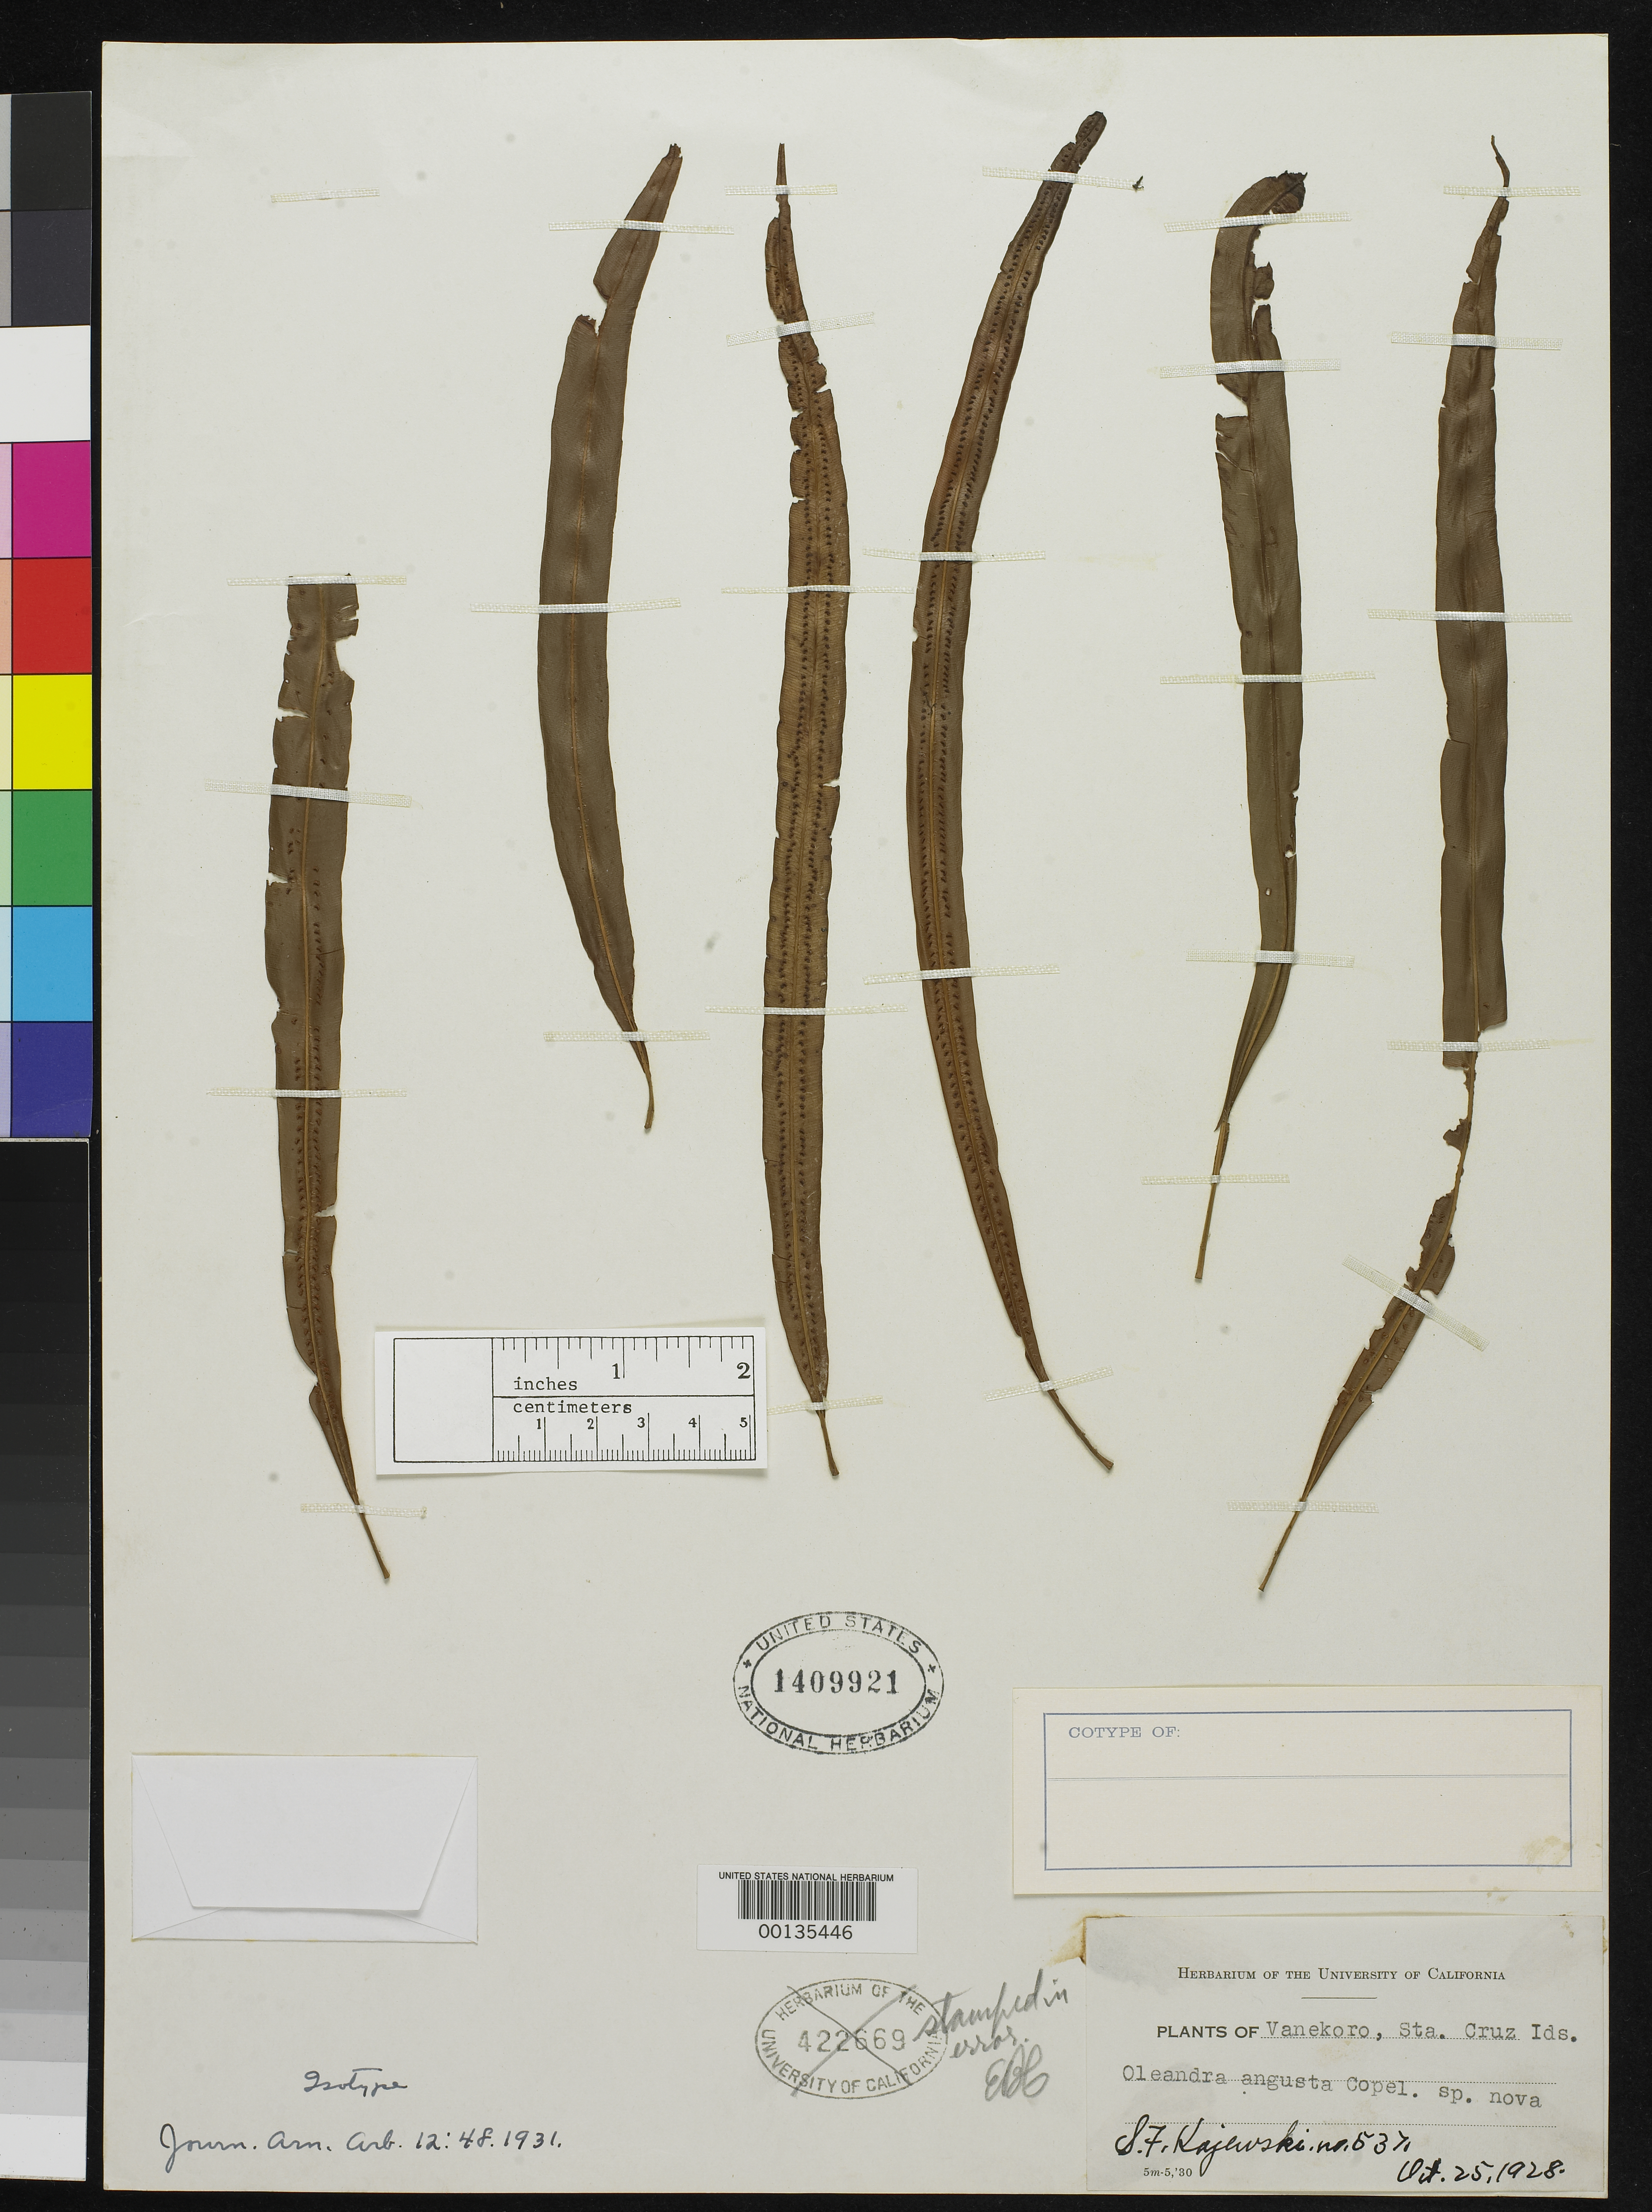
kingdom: Plantae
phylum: Tracheophyta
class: Polypodiopsida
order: Polypodiales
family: Oleandraceae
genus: Oleandra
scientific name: Oleandra angusta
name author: Copel.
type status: Type Collection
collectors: S. Kajewski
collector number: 5371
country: Solomon Islands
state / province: Temotu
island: Vanikolo [Vanikoro]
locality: Vanikolo I.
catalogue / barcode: US 1409921